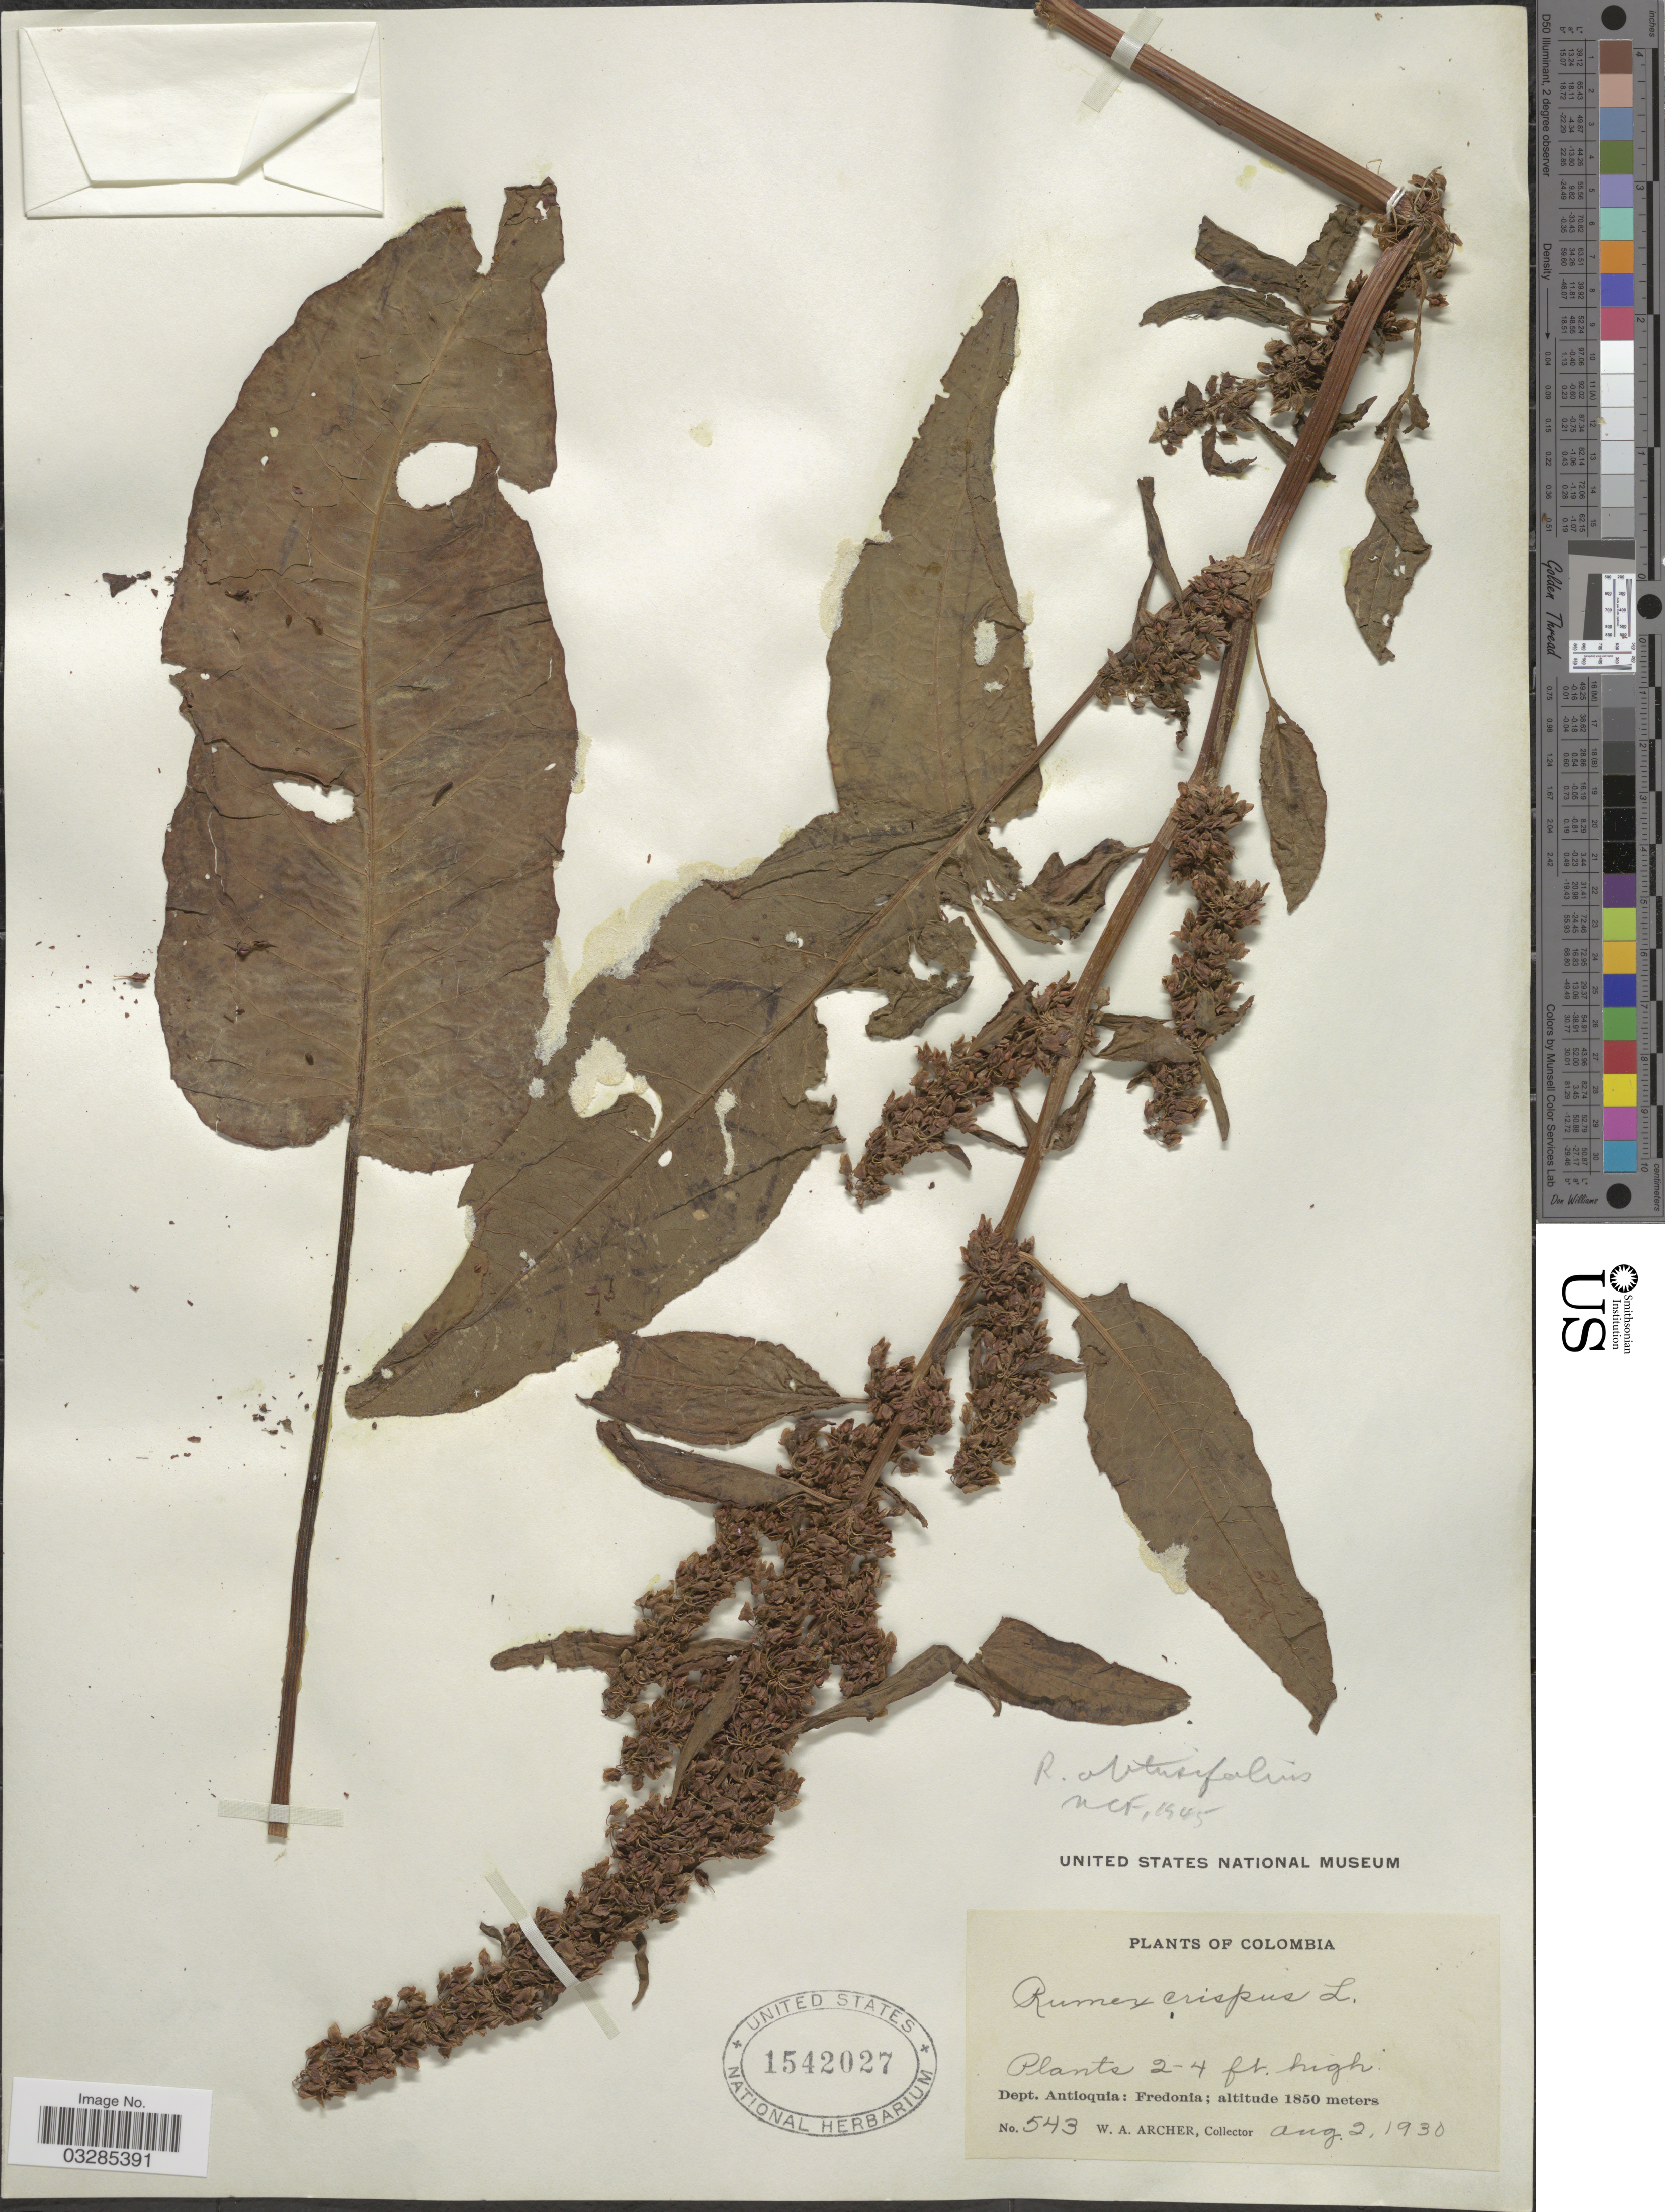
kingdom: Plantae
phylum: Tracheophyta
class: Magnoliopsida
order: Caryophyllales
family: Polygonaceae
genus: Rumex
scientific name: Rumex obtusifolius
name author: L.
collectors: W. Archer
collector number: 543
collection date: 1930-08-02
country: Colombia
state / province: Antioquia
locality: Fredonia.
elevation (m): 1850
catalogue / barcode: US 1542027